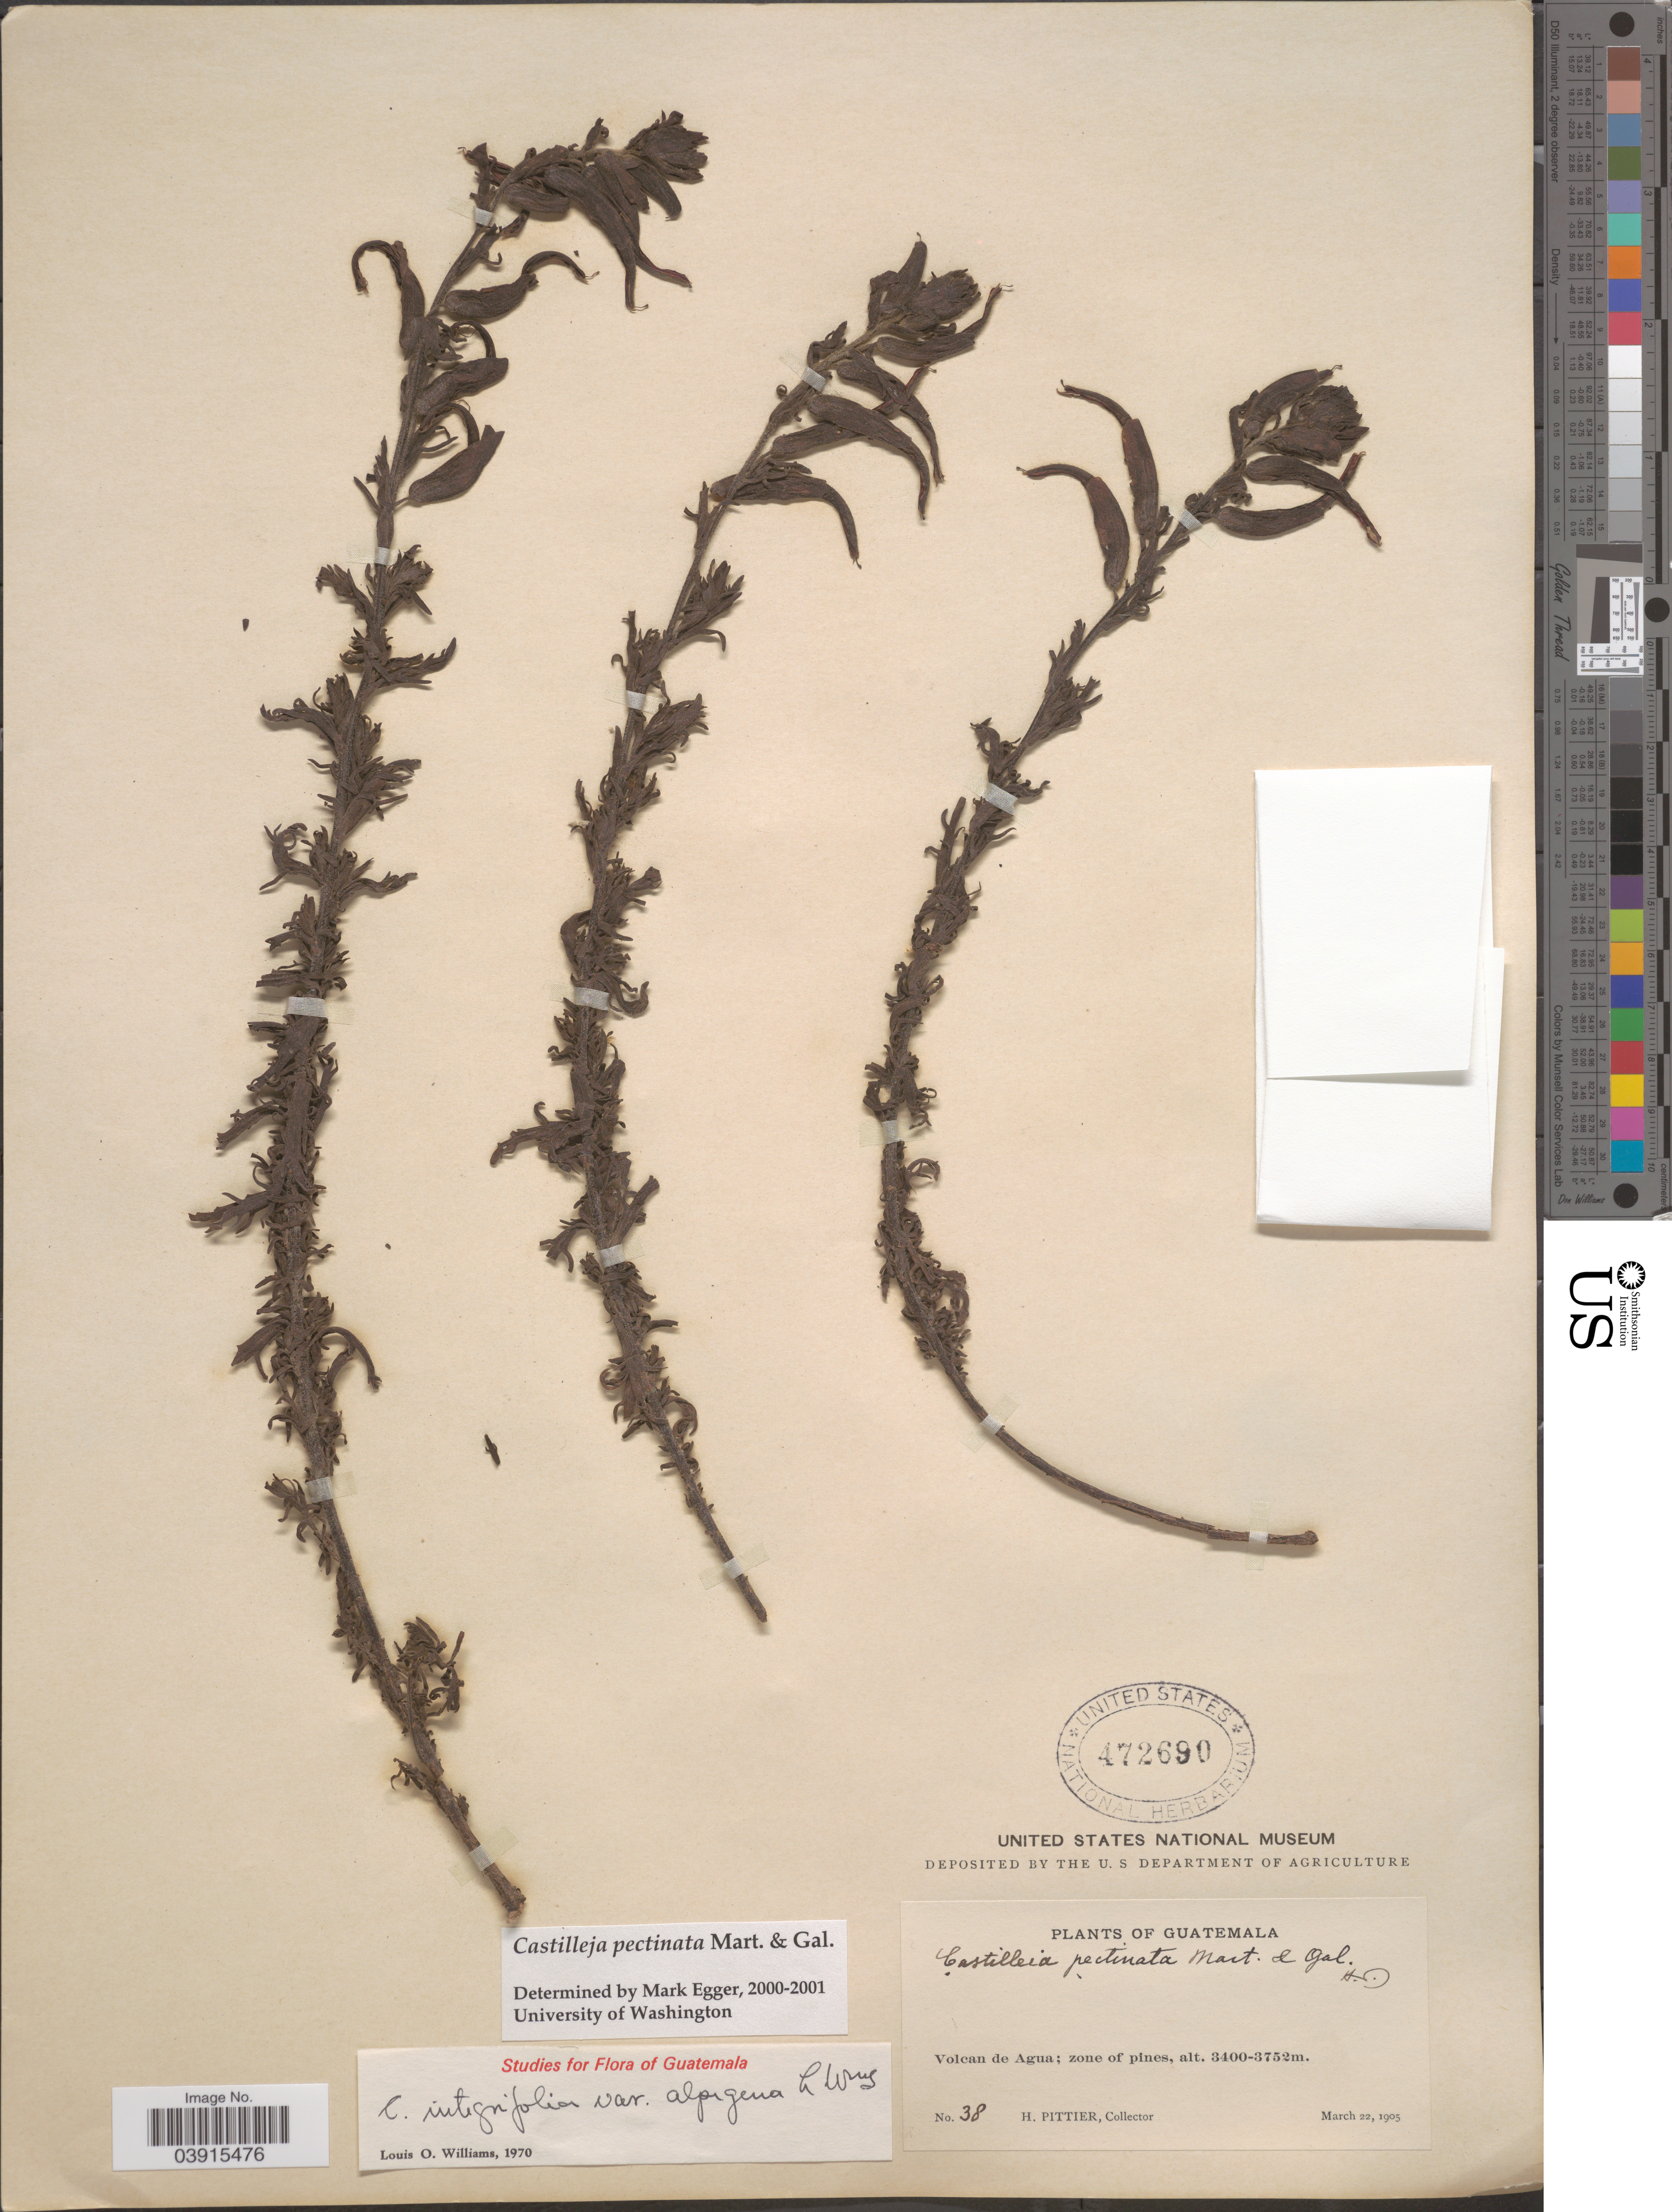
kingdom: Plantae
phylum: Tracheophyta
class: Magnoliopsida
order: Lamiales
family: Orobanchaceae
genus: Castilleja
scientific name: Castilleja pectinata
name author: M. Martens & Galeotti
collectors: H. F. Pittier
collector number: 38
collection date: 1905-03-22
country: Guatemala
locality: Volcan de Agua; zone of pines.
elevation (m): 3400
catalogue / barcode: US 472690